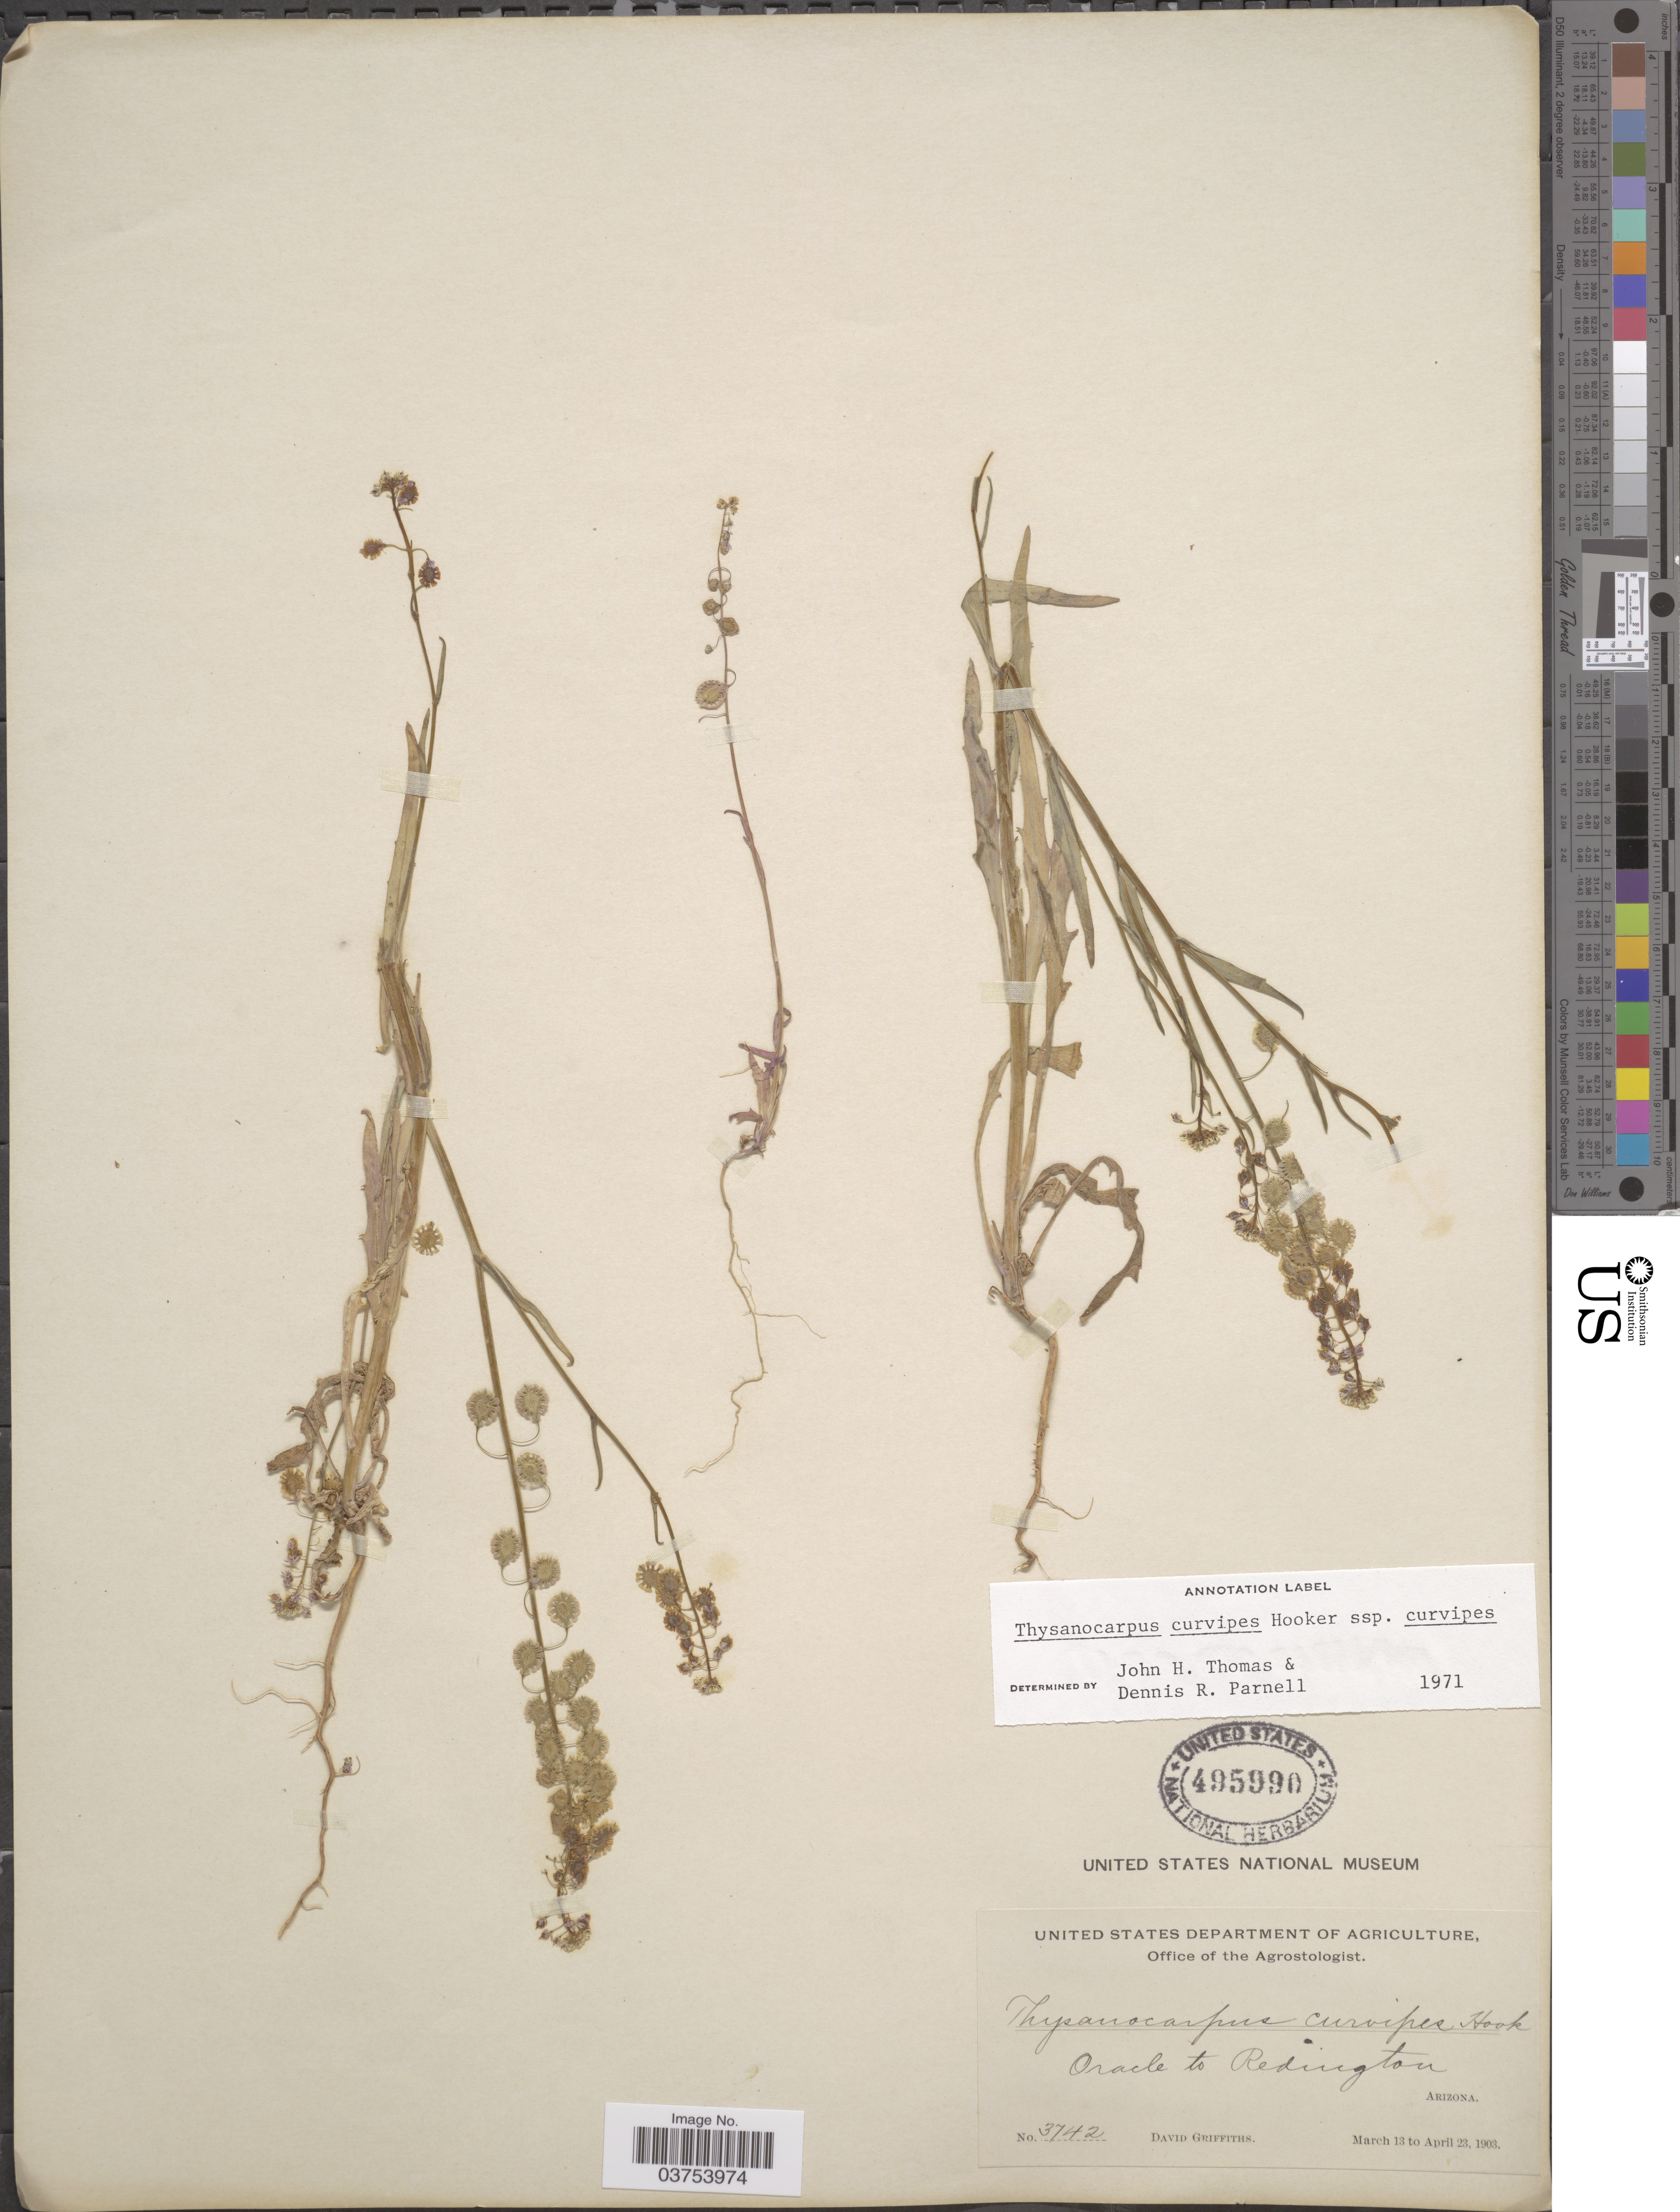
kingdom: Plantae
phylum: Tracheophyta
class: Magnoliopsida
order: Brassicales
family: Brassicaceae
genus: Thysanocarpus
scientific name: Thysanocarpus curvipes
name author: Hook.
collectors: D. Griffiths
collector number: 3742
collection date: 1903-03-13/1903-04-23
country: United States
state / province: Arizona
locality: Oracle to Redington.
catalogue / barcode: US 495990